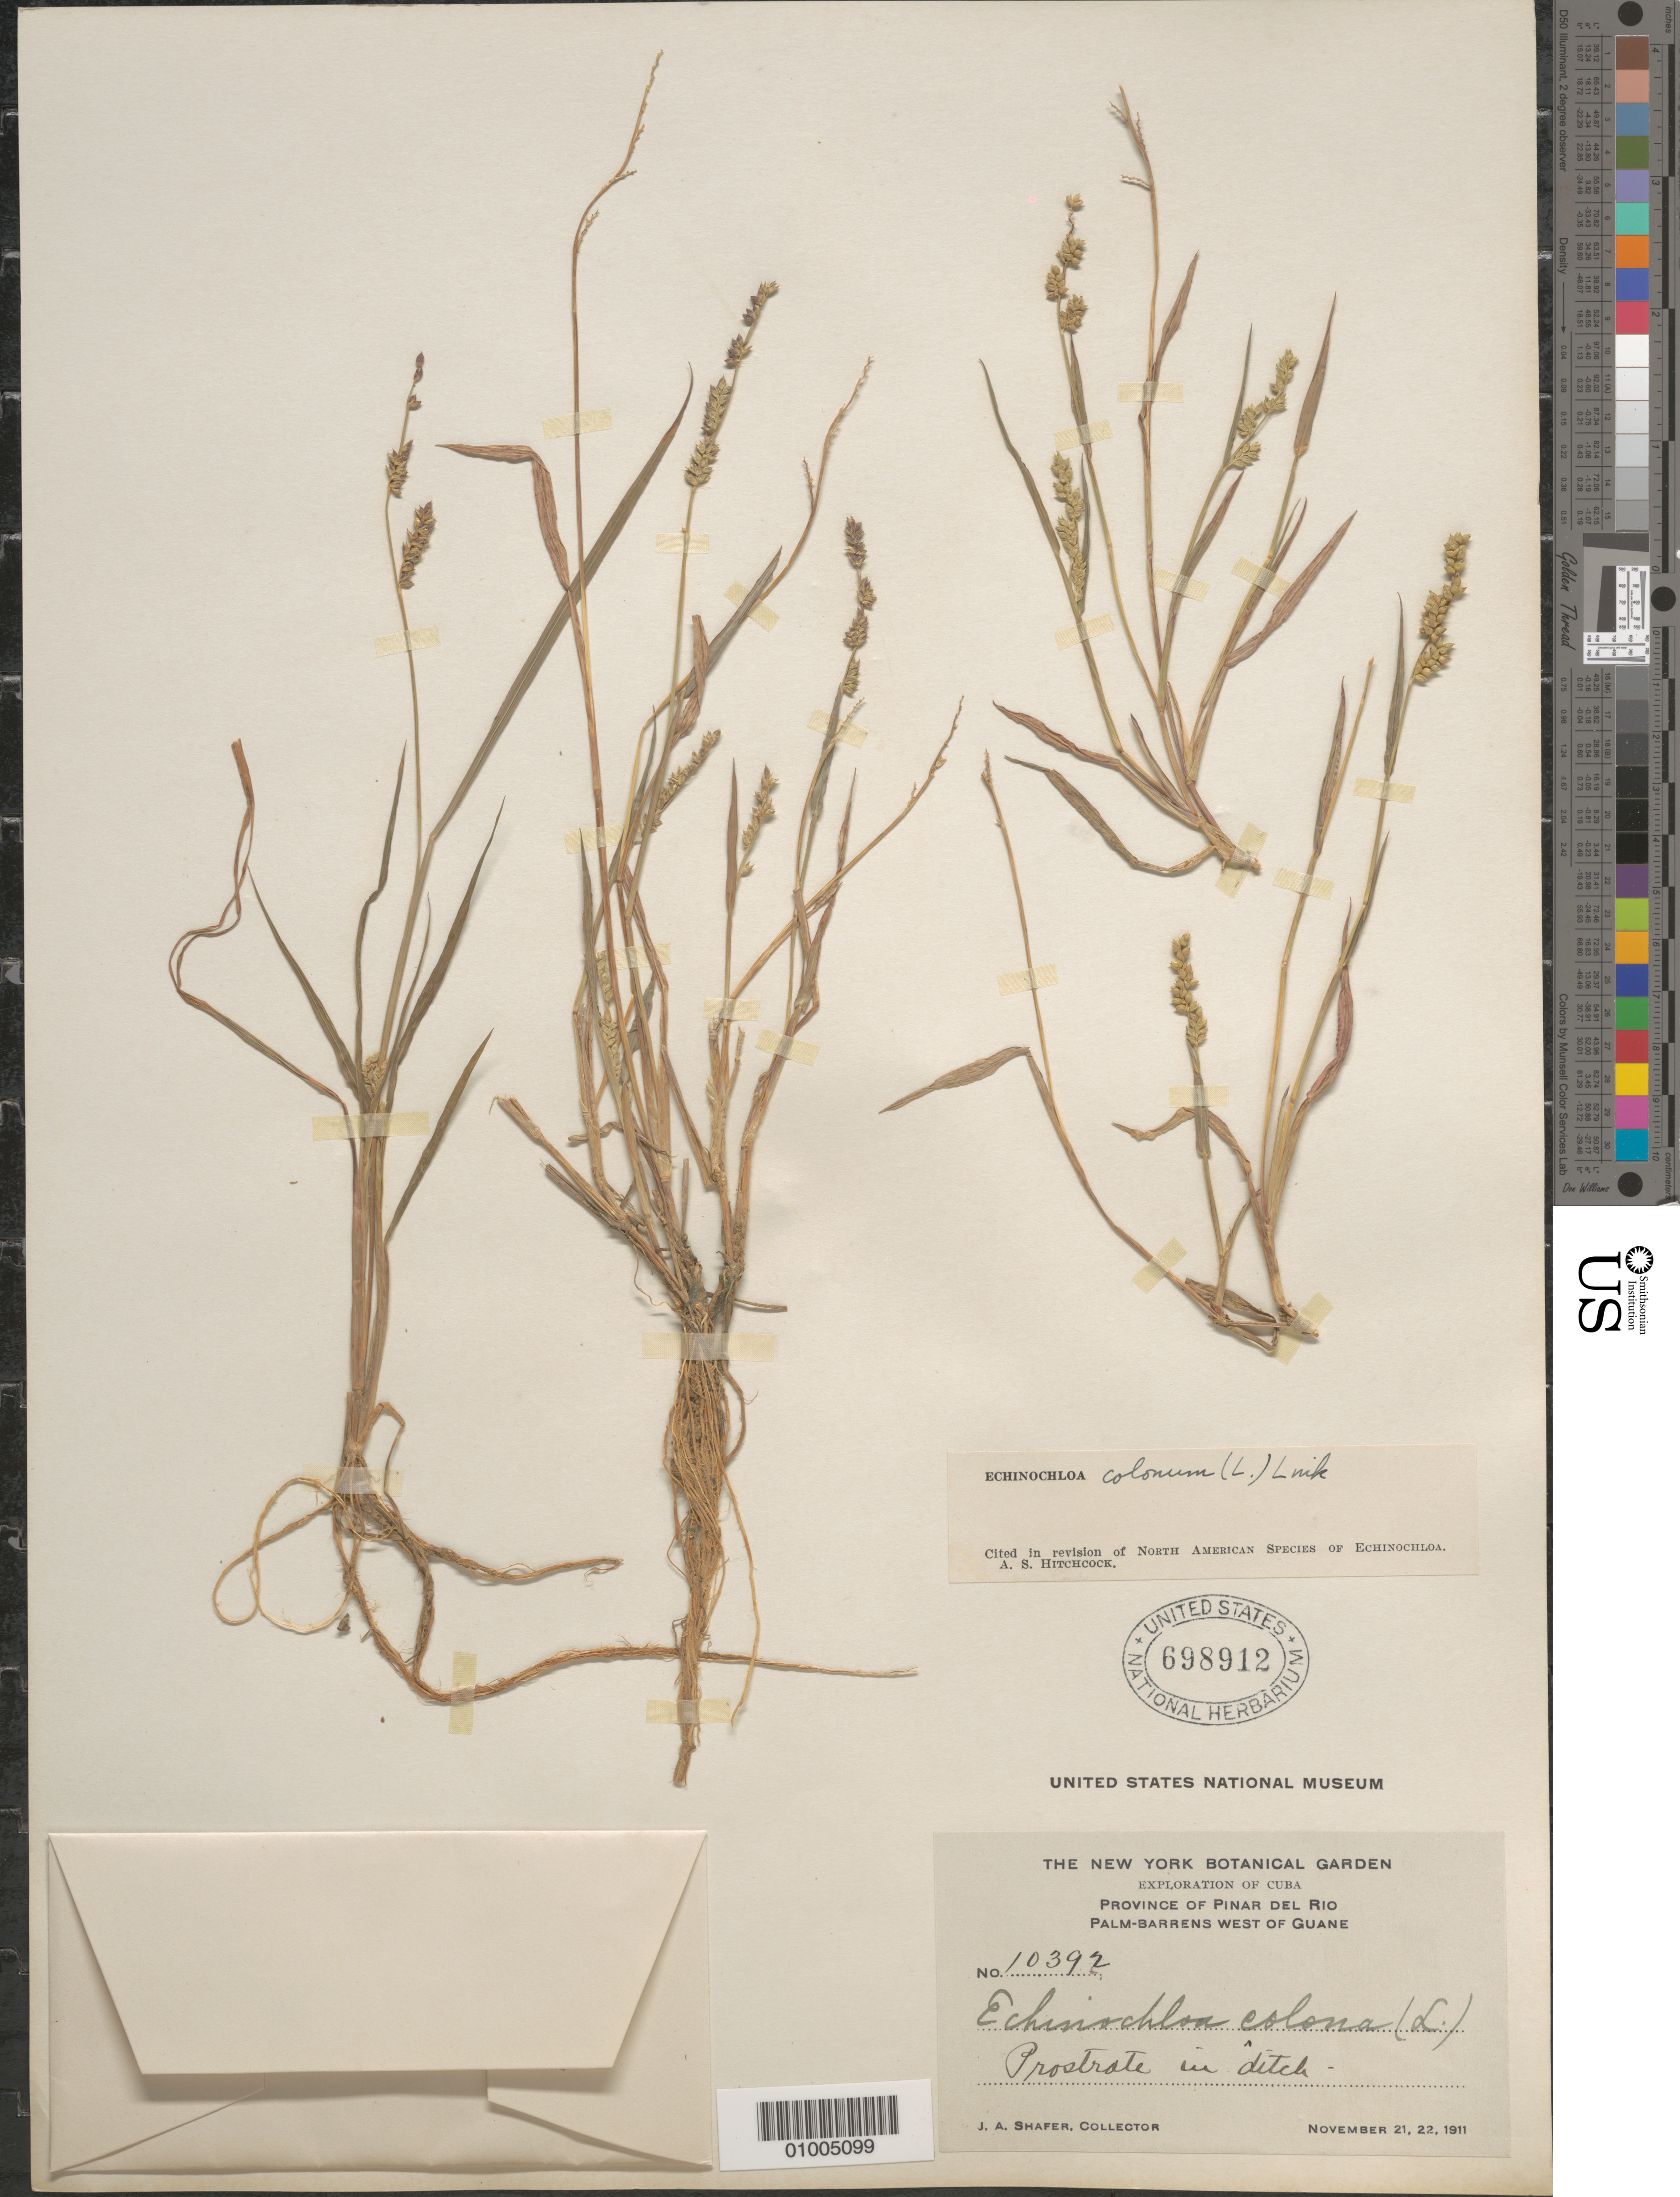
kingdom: Plantae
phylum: Tracheophyta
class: Liliopsida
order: Poales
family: Poaceae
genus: Echinochloa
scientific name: Echinochloa colona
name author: (L.) Link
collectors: J. A. Shafer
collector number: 10392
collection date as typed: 21 Nov 1911 to 22 Nov 1911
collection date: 1911-11-21/1911-11-22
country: Cuba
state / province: Pinar del Rio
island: Cuba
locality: Prostrate in ditch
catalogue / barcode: US 698912